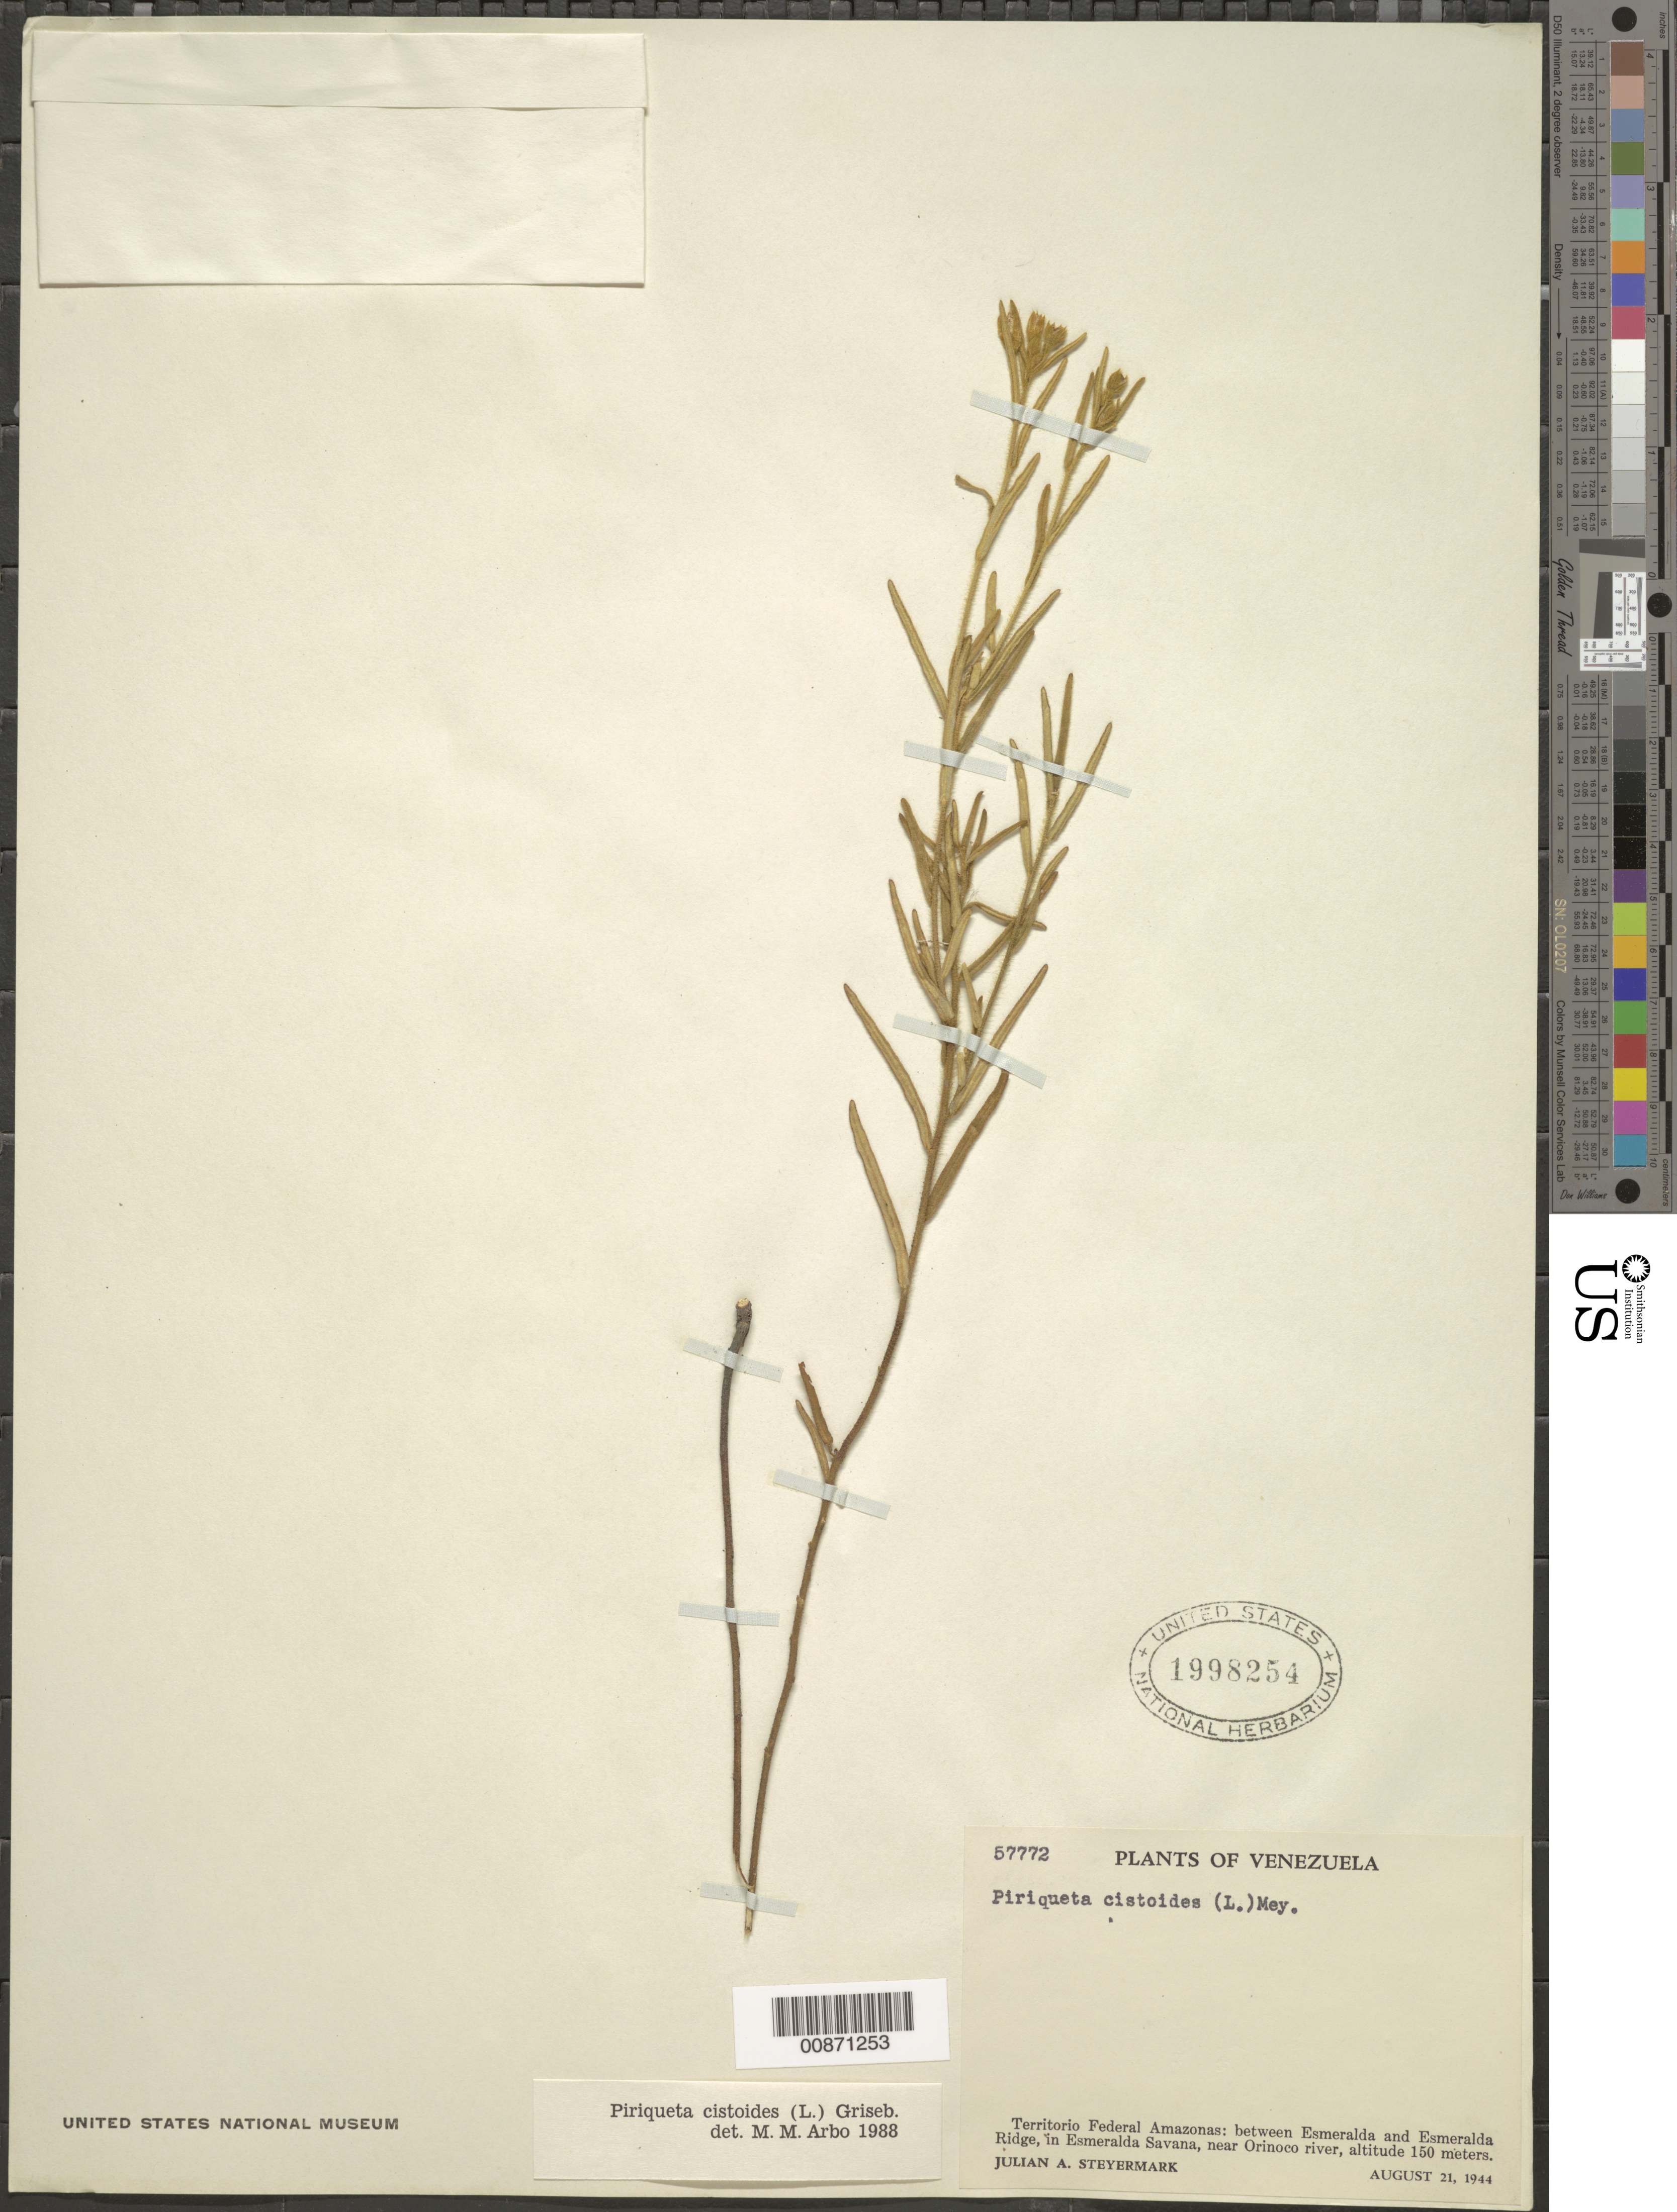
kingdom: Plantae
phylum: Tracheophyta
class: Magnoliopsida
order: Malpighiales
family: Turneraceae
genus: Piriqueta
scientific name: Piriqueta cistoides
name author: (L.) Griseb.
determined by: Arbo, M. M.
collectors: J. Steyermark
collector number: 57772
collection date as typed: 21-Aug-44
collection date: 1944-08-21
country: Venezuela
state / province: Amazonas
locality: Esmeralda Savanna, between Esmeralda and Esmeralda Ridge, near Orinoco R.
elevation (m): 150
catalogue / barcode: US 1998254